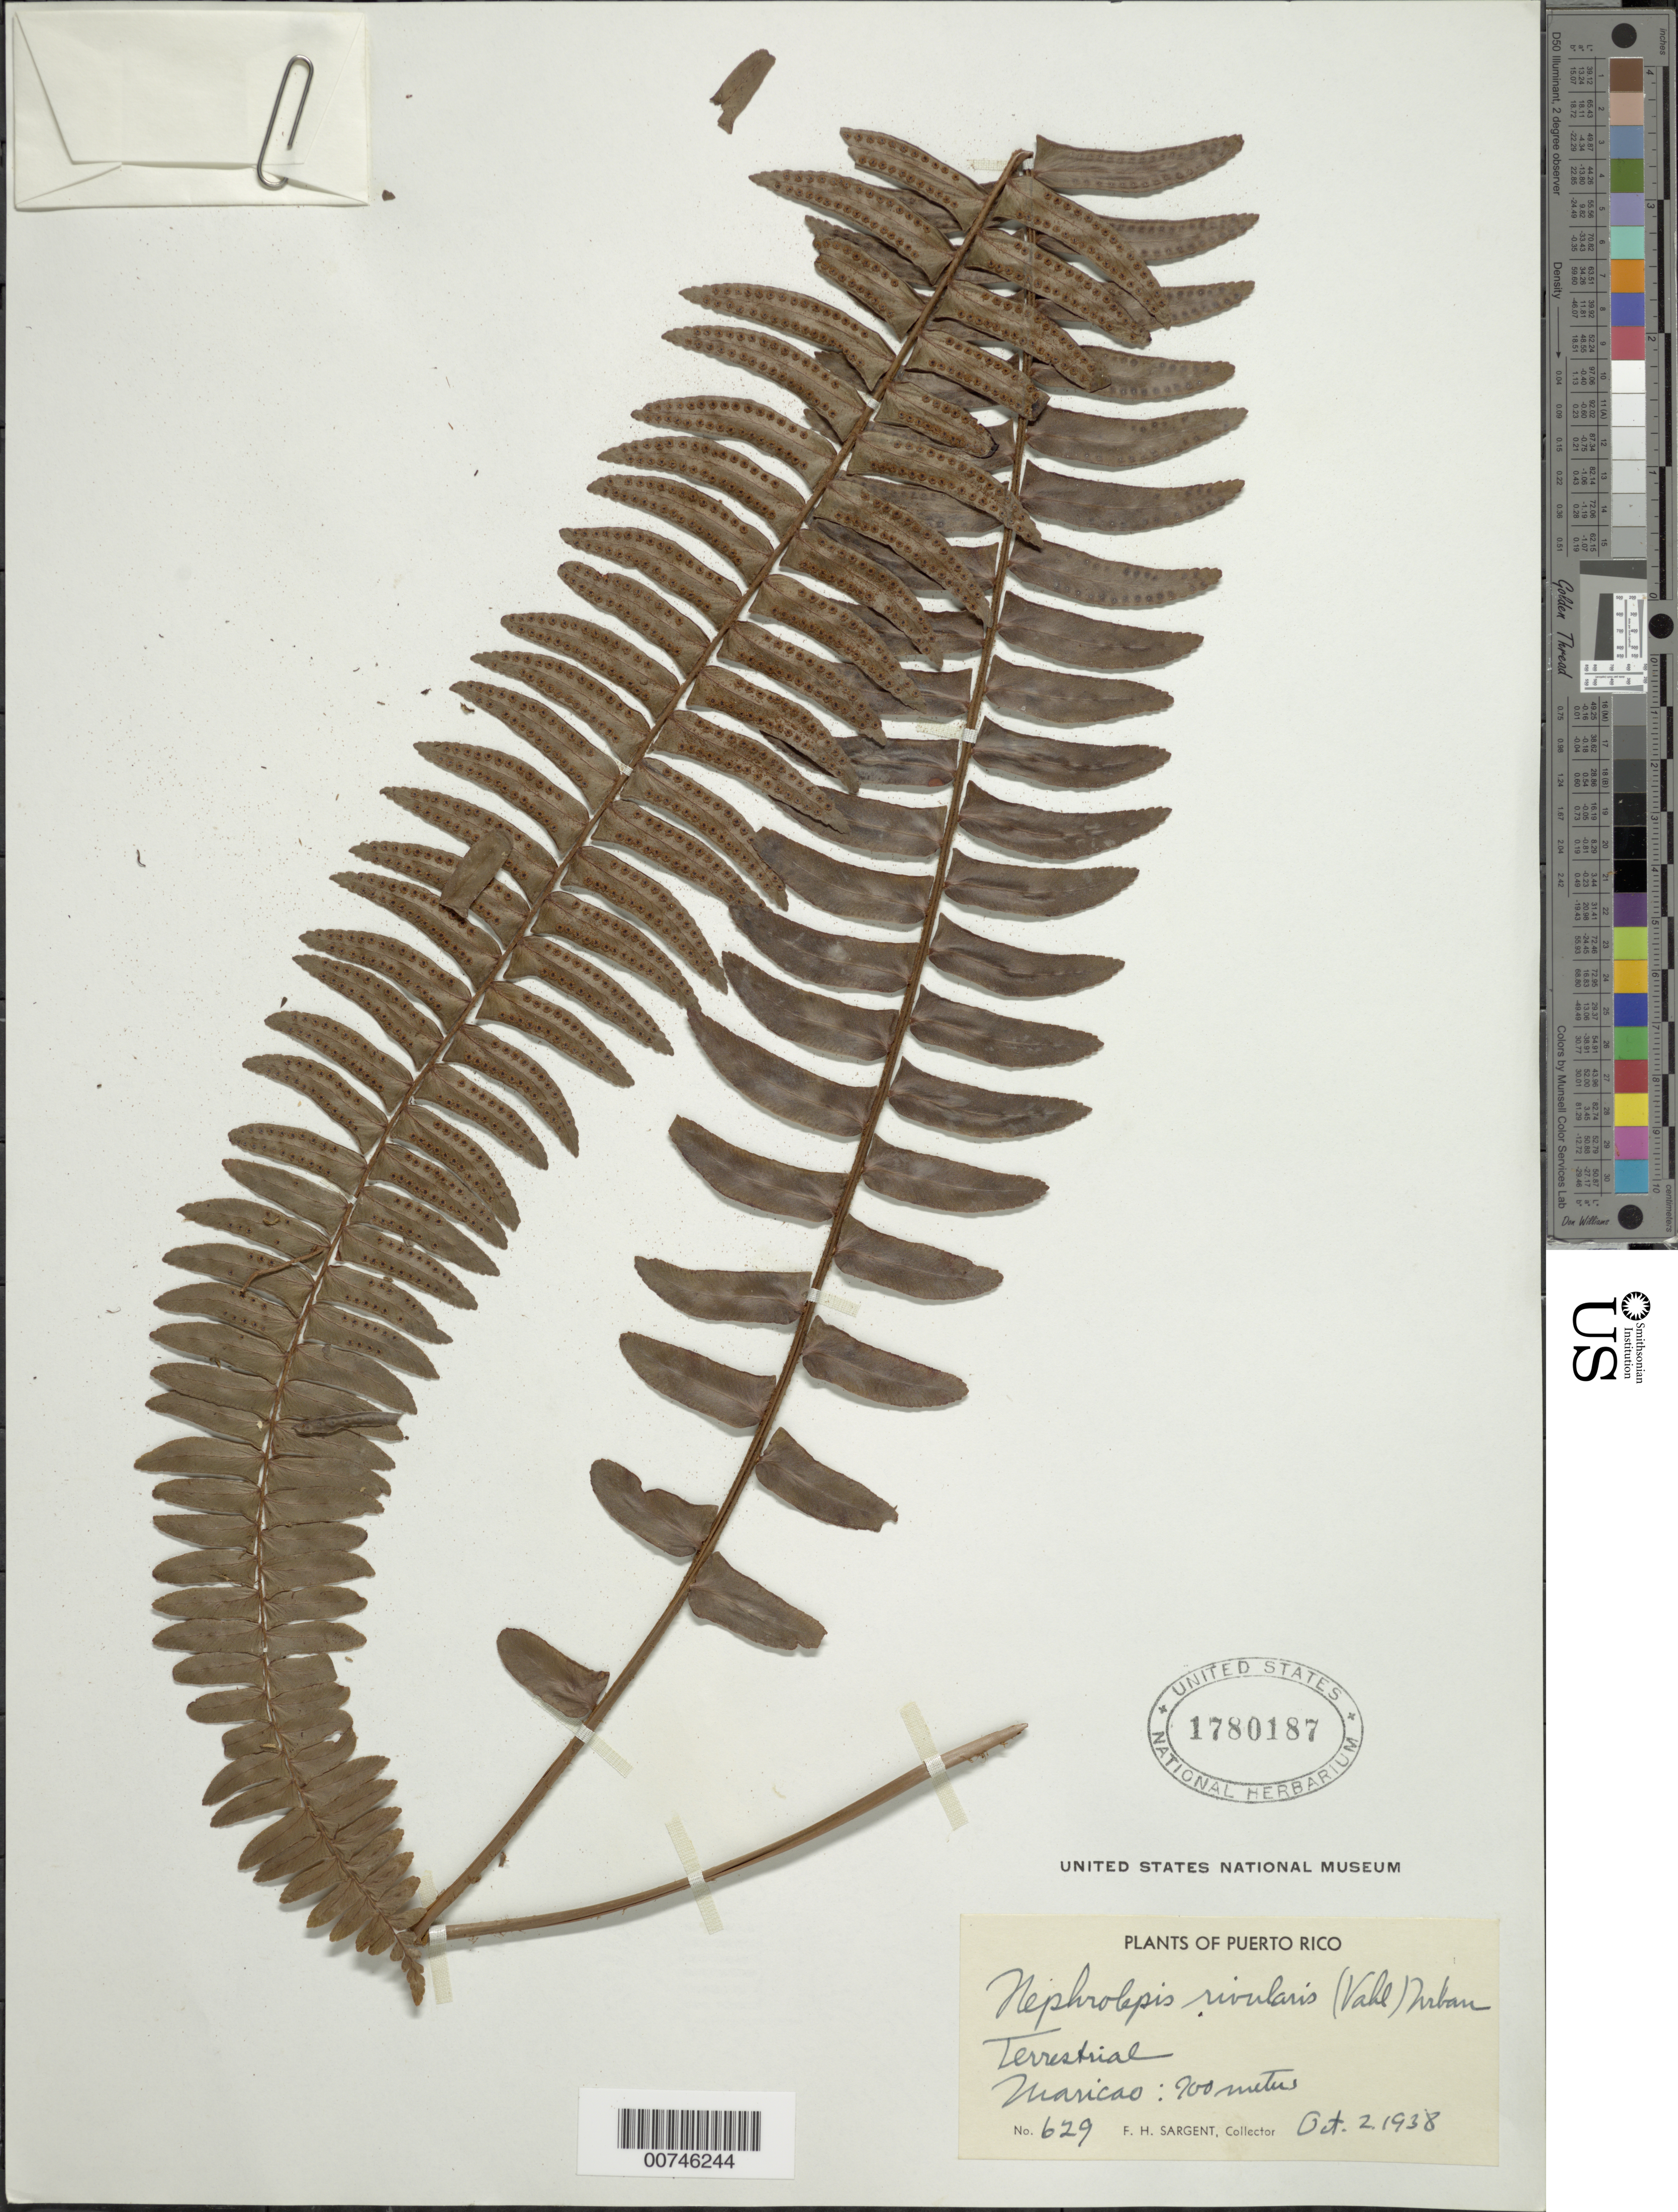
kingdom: Plantae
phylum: Tracheophyta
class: Polypodiopsida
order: Polypodiales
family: Nephrolepidaceae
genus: Nephrolepis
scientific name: Nephrolepis rivularis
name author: (Vahl) Mett. ex Krug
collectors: F. H. Sargent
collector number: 629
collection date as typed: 02 Oct 1938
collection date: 1938-10-02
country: Puerto Rico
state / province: Maricao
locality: Maricao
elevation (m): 700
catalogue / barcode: US 1780187